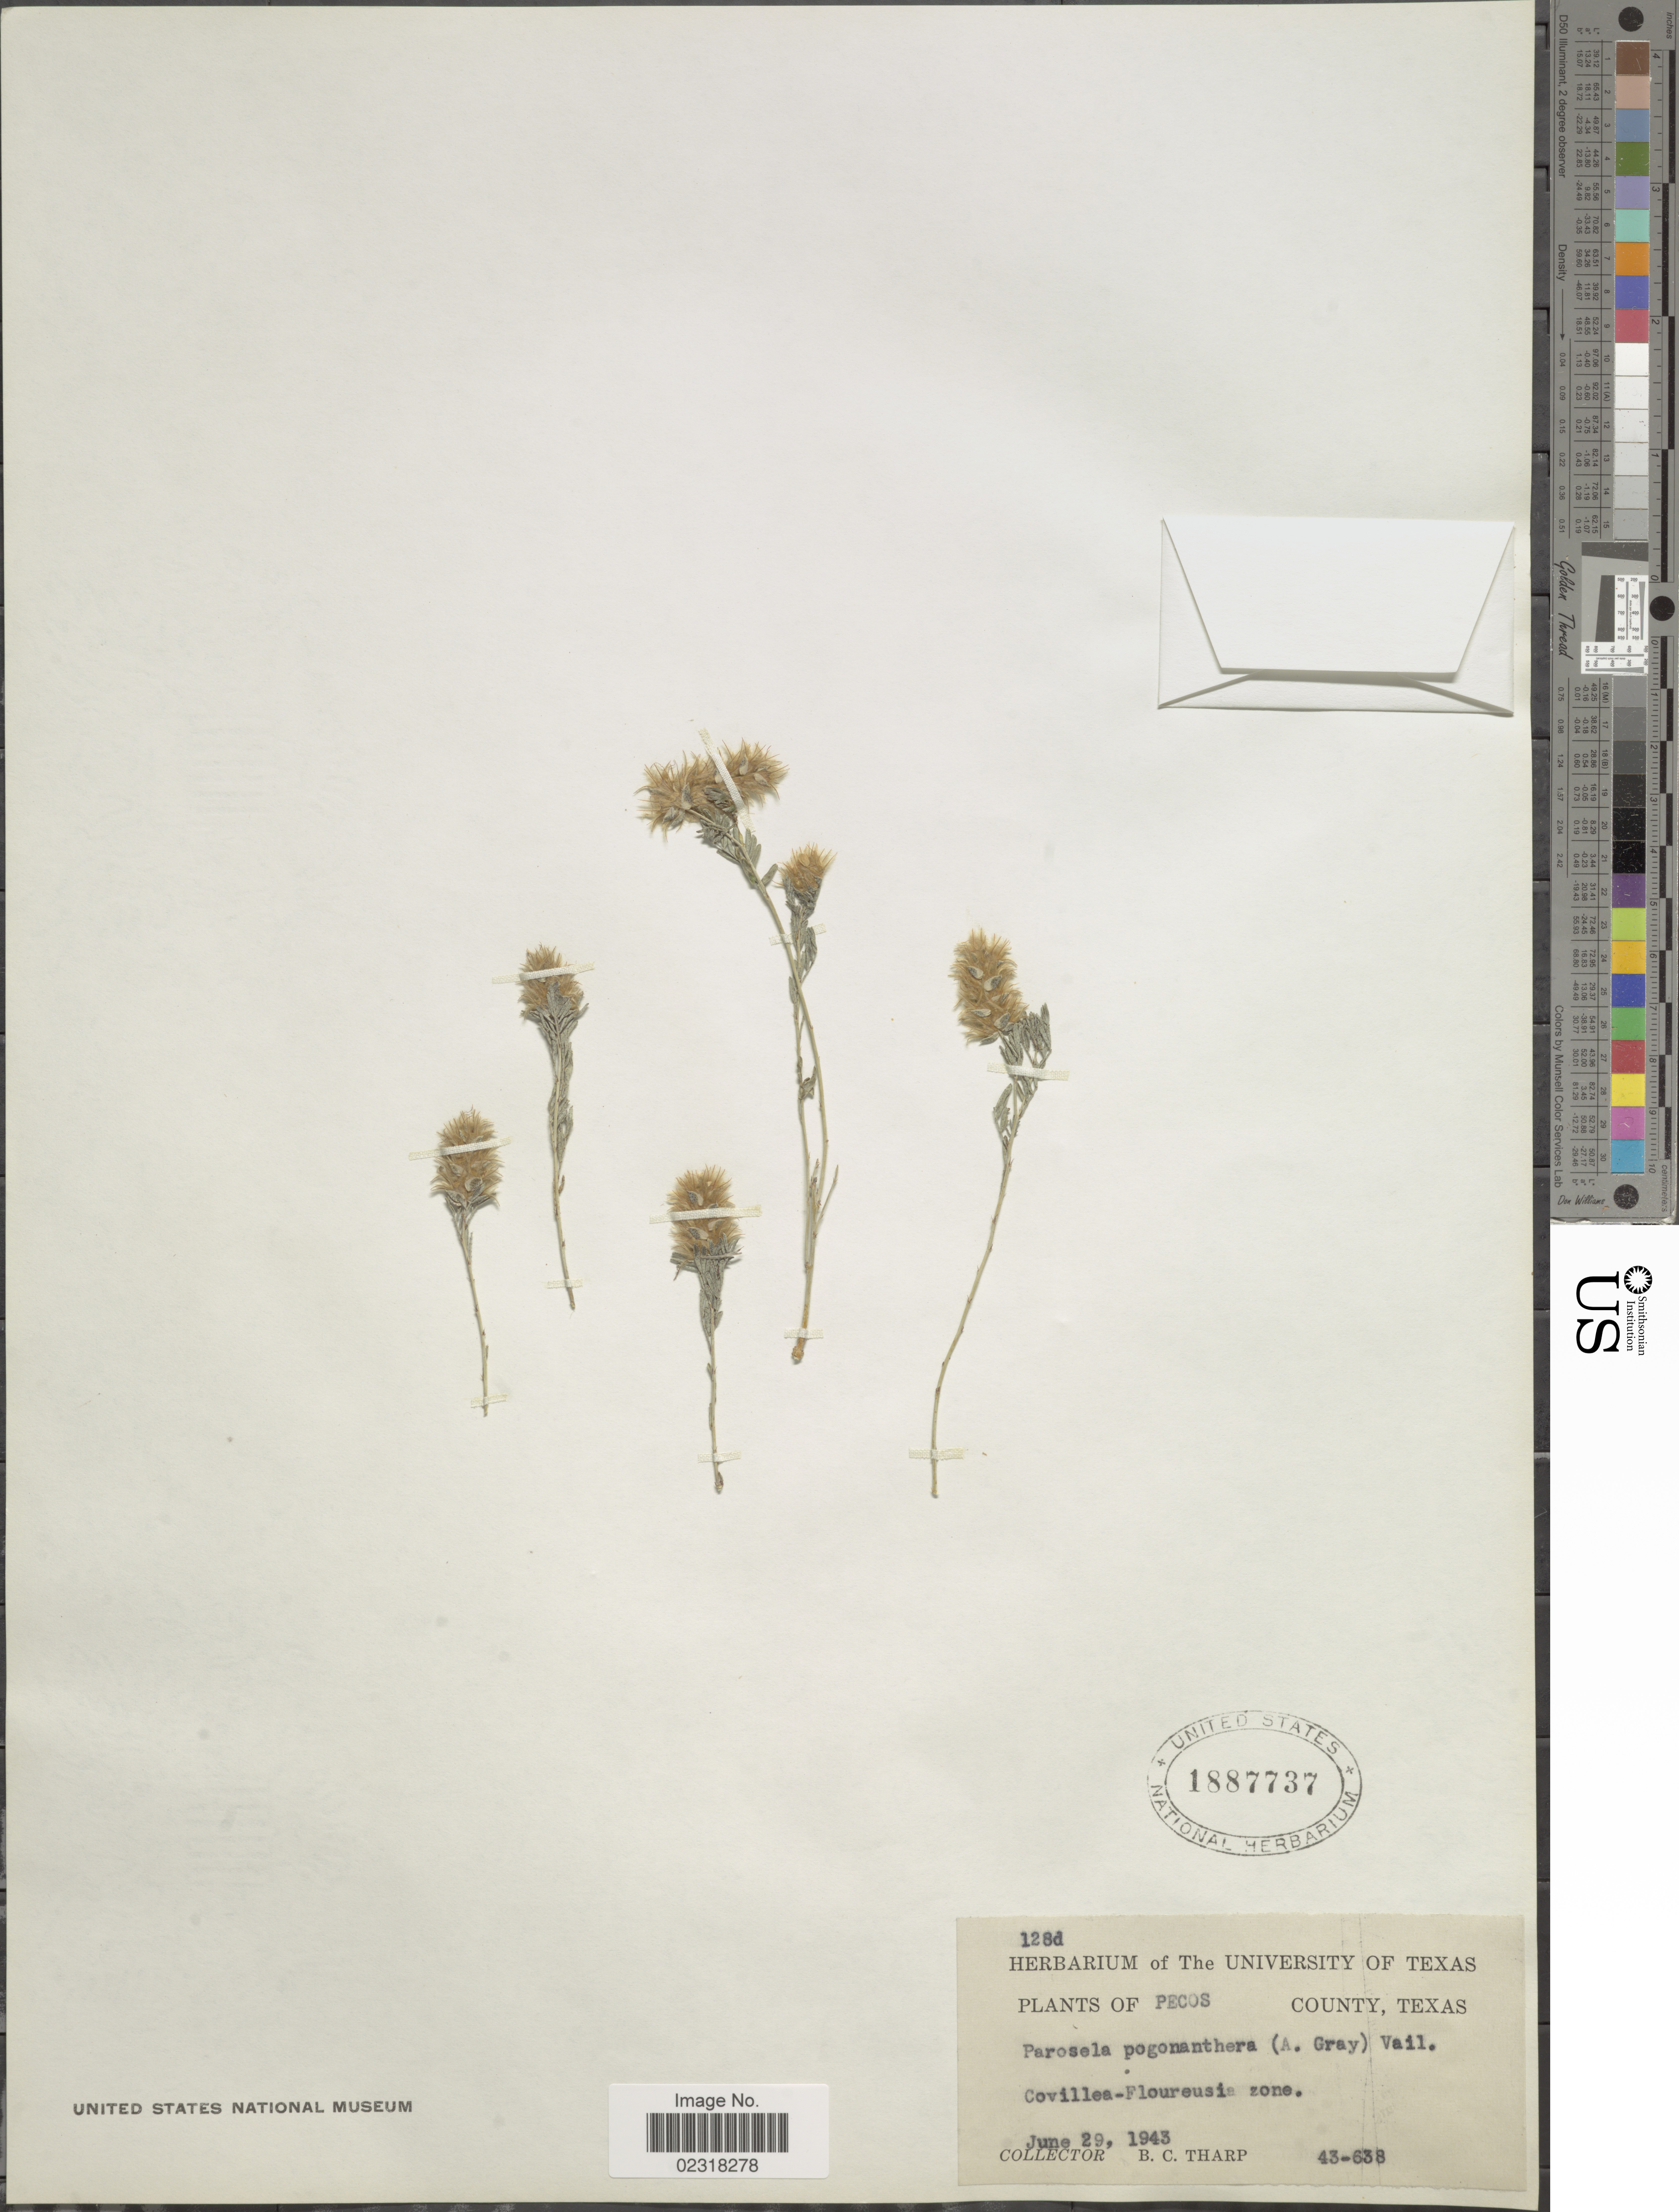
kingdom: Plantae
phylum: Tracheophyta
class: Magnoliopsida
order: Fabales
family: Fabaceae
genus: Dalea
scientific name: Dalea pogonathera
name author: A. Gray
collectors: B. C. Tharp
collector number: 43-638/128d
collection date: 1943-06-29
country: United States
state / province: Texas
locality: Pecos County, Covillea-Floureusia zone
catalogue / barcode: US 1887737